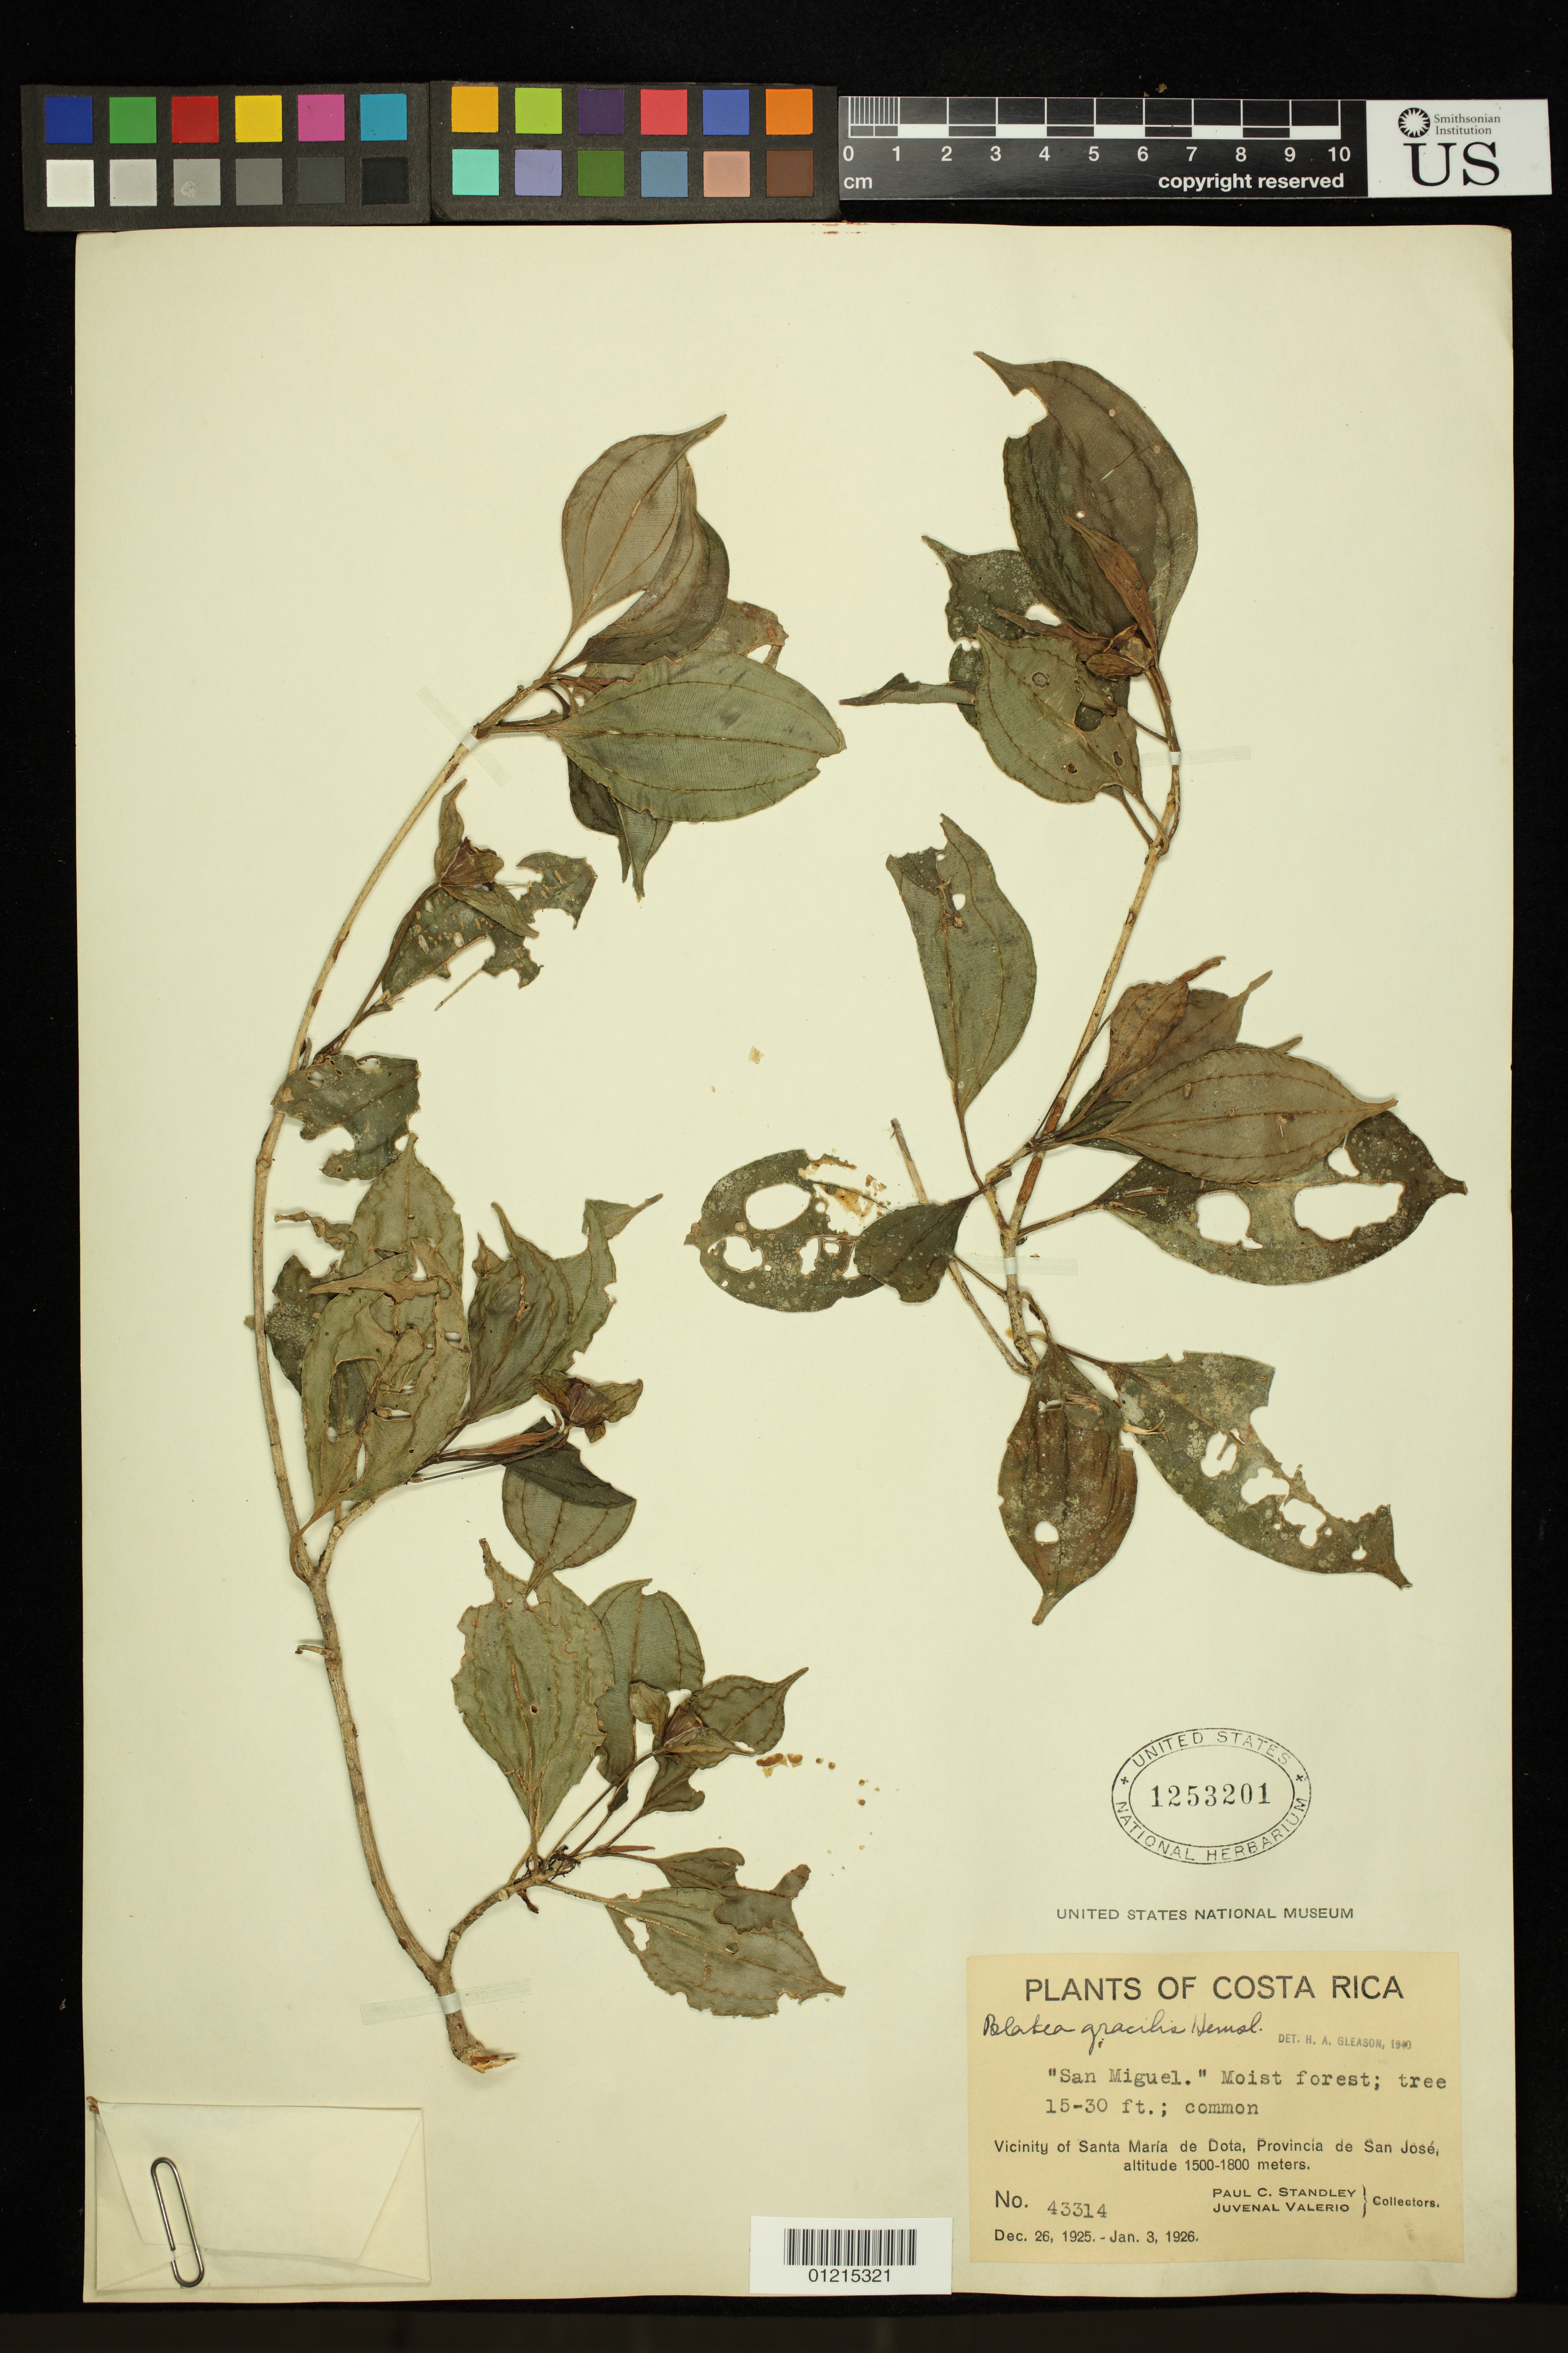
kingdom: Plantae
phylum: Tracheophyta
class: Magnoliopsida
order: Myrtales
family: Melastomataceae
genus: Blakea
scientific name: Blakea gracilis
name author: Hemsl.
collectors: P. C. Standley & J. Valerio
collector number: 43314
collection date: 1925-12-26/1926-01-03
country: Costa Rica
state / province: San Jose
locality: Vicinity of Santa Maria de Dota.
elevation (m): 1500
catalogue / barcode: US 1253201